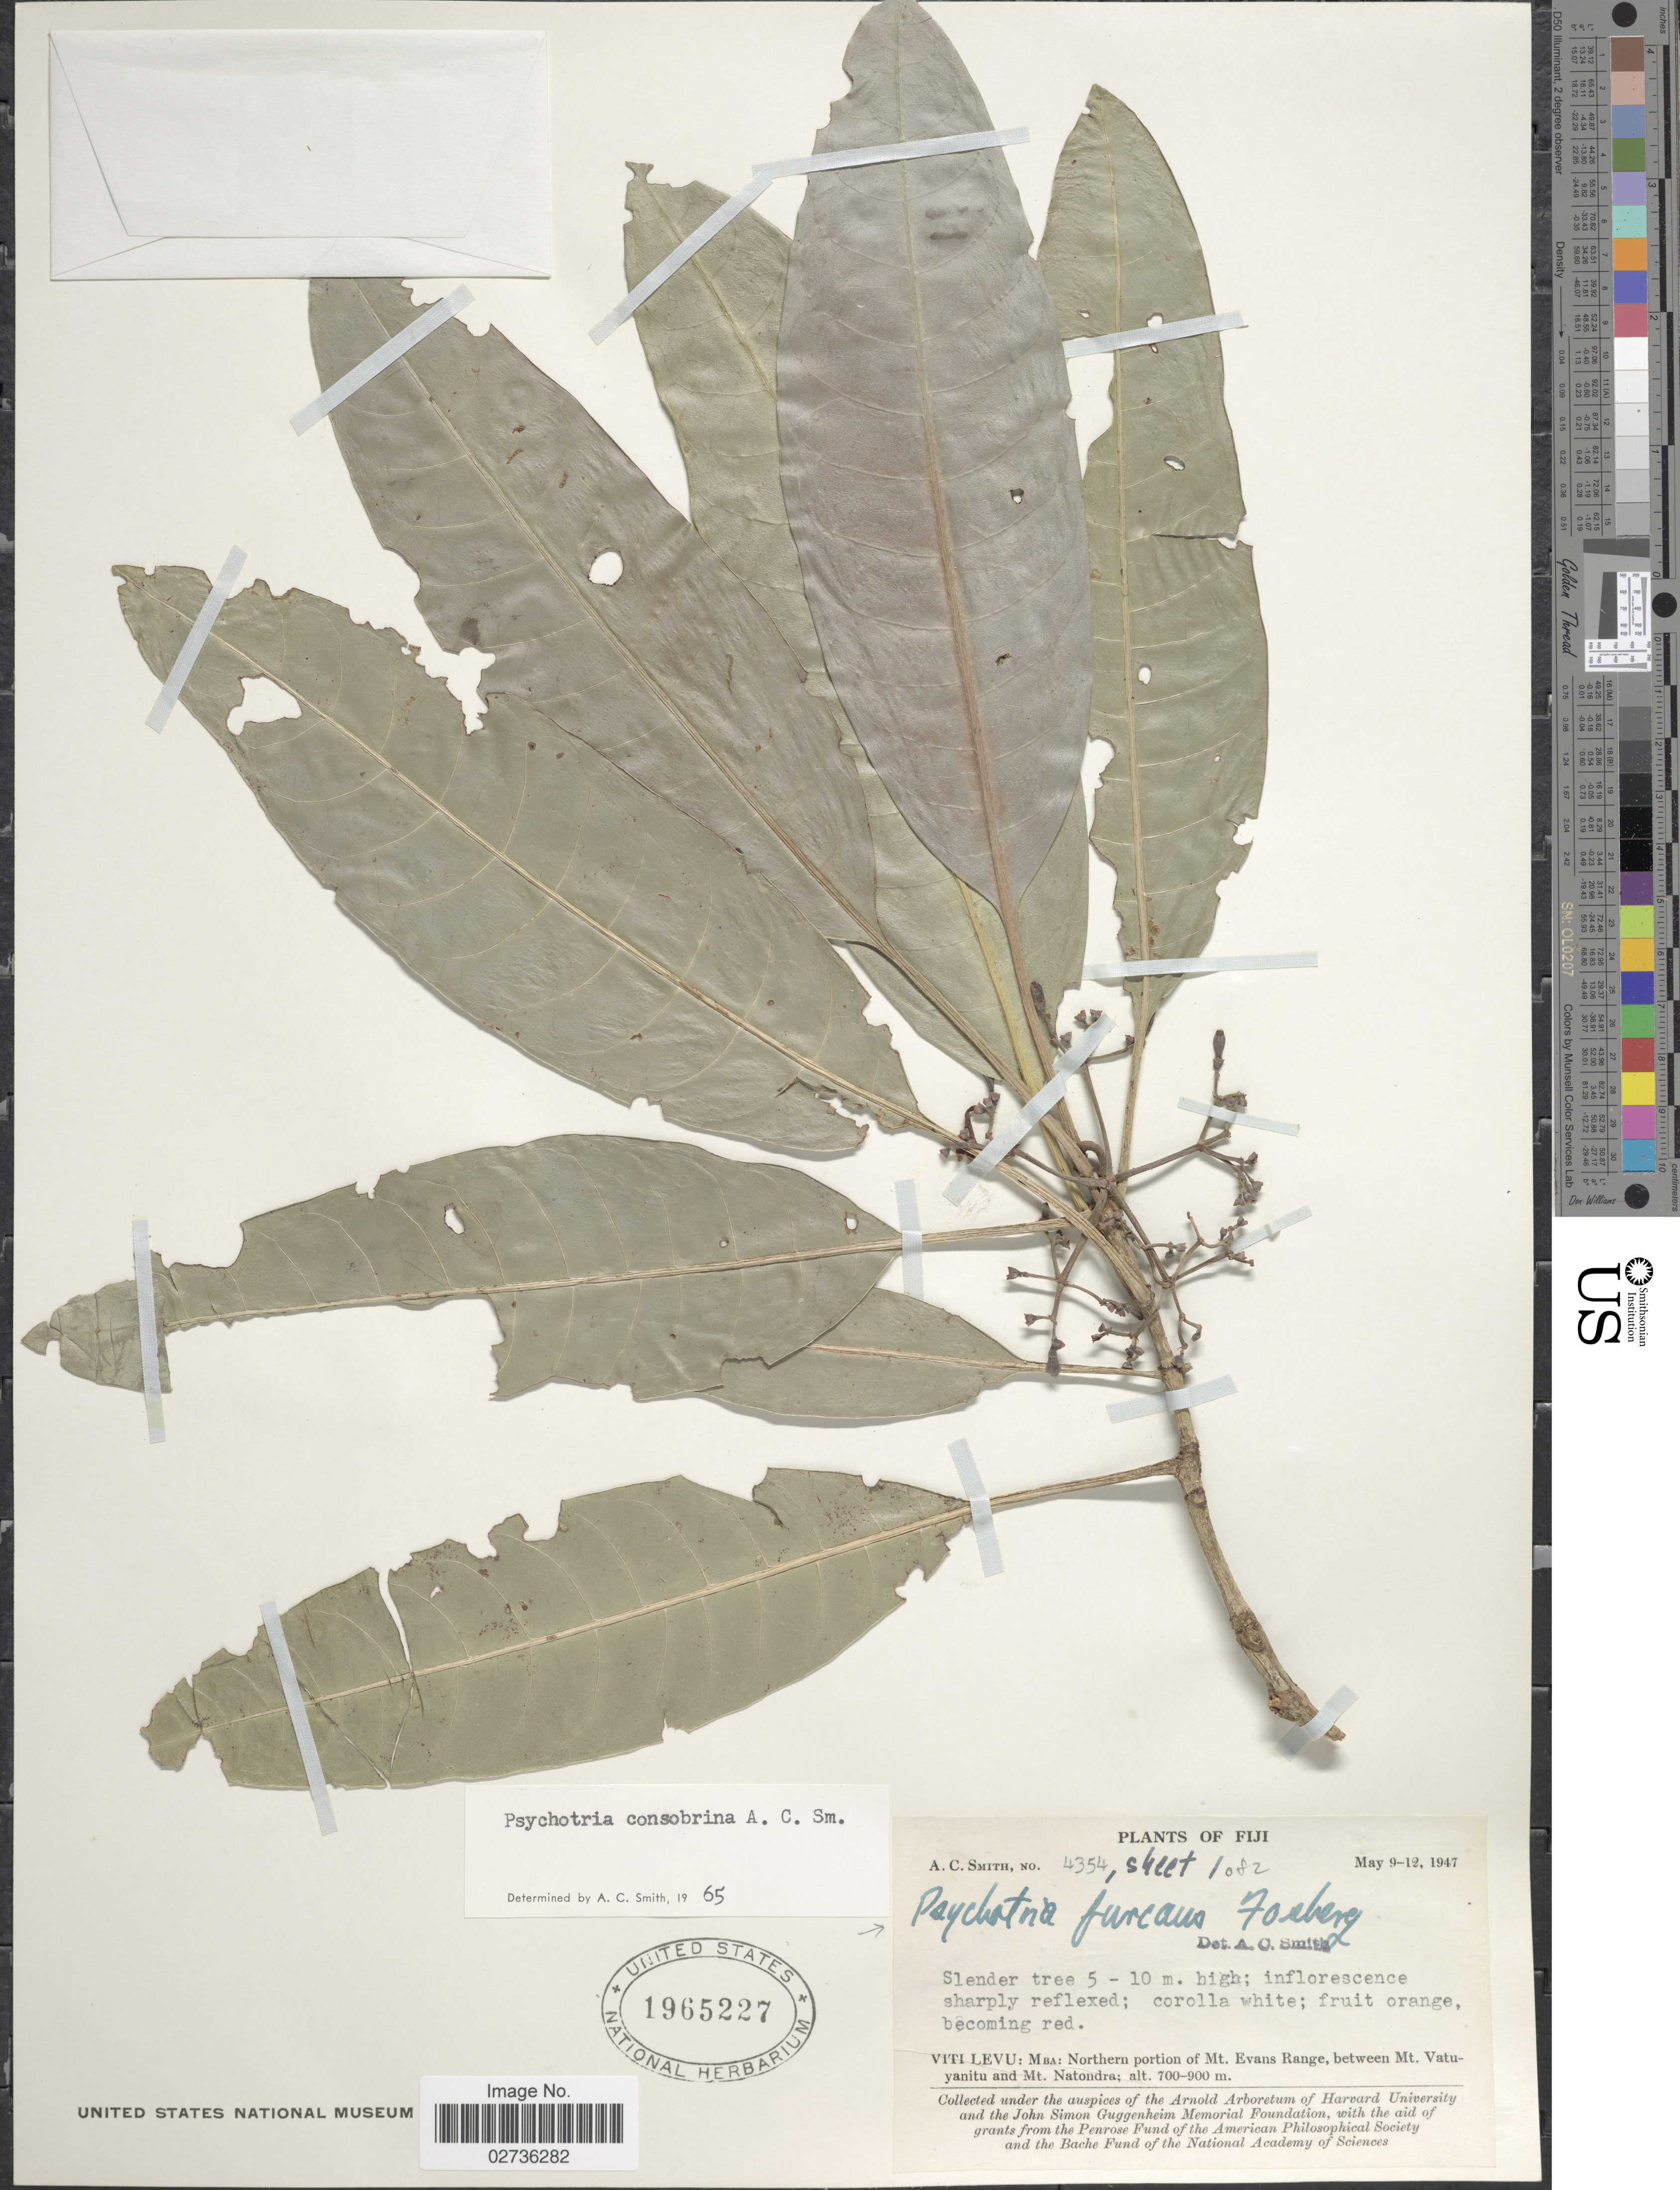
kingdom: Plantae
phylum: Tracheophyta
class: Magnoliopsida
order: Gentianales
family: Rubiaceae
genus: Psychotria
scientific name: Psychotria furcans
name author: Fosberg in A.C. Sm.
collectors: A. C. Smith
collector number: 4354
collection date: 1947-05-09/1947-05-12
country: Fiji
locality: Viti Levu: MBA: Northern Portion of Mt. Evans Range, between Mt. Vatuyanitu and Mt. Natondra.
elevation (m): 700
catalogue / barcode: US 1965227